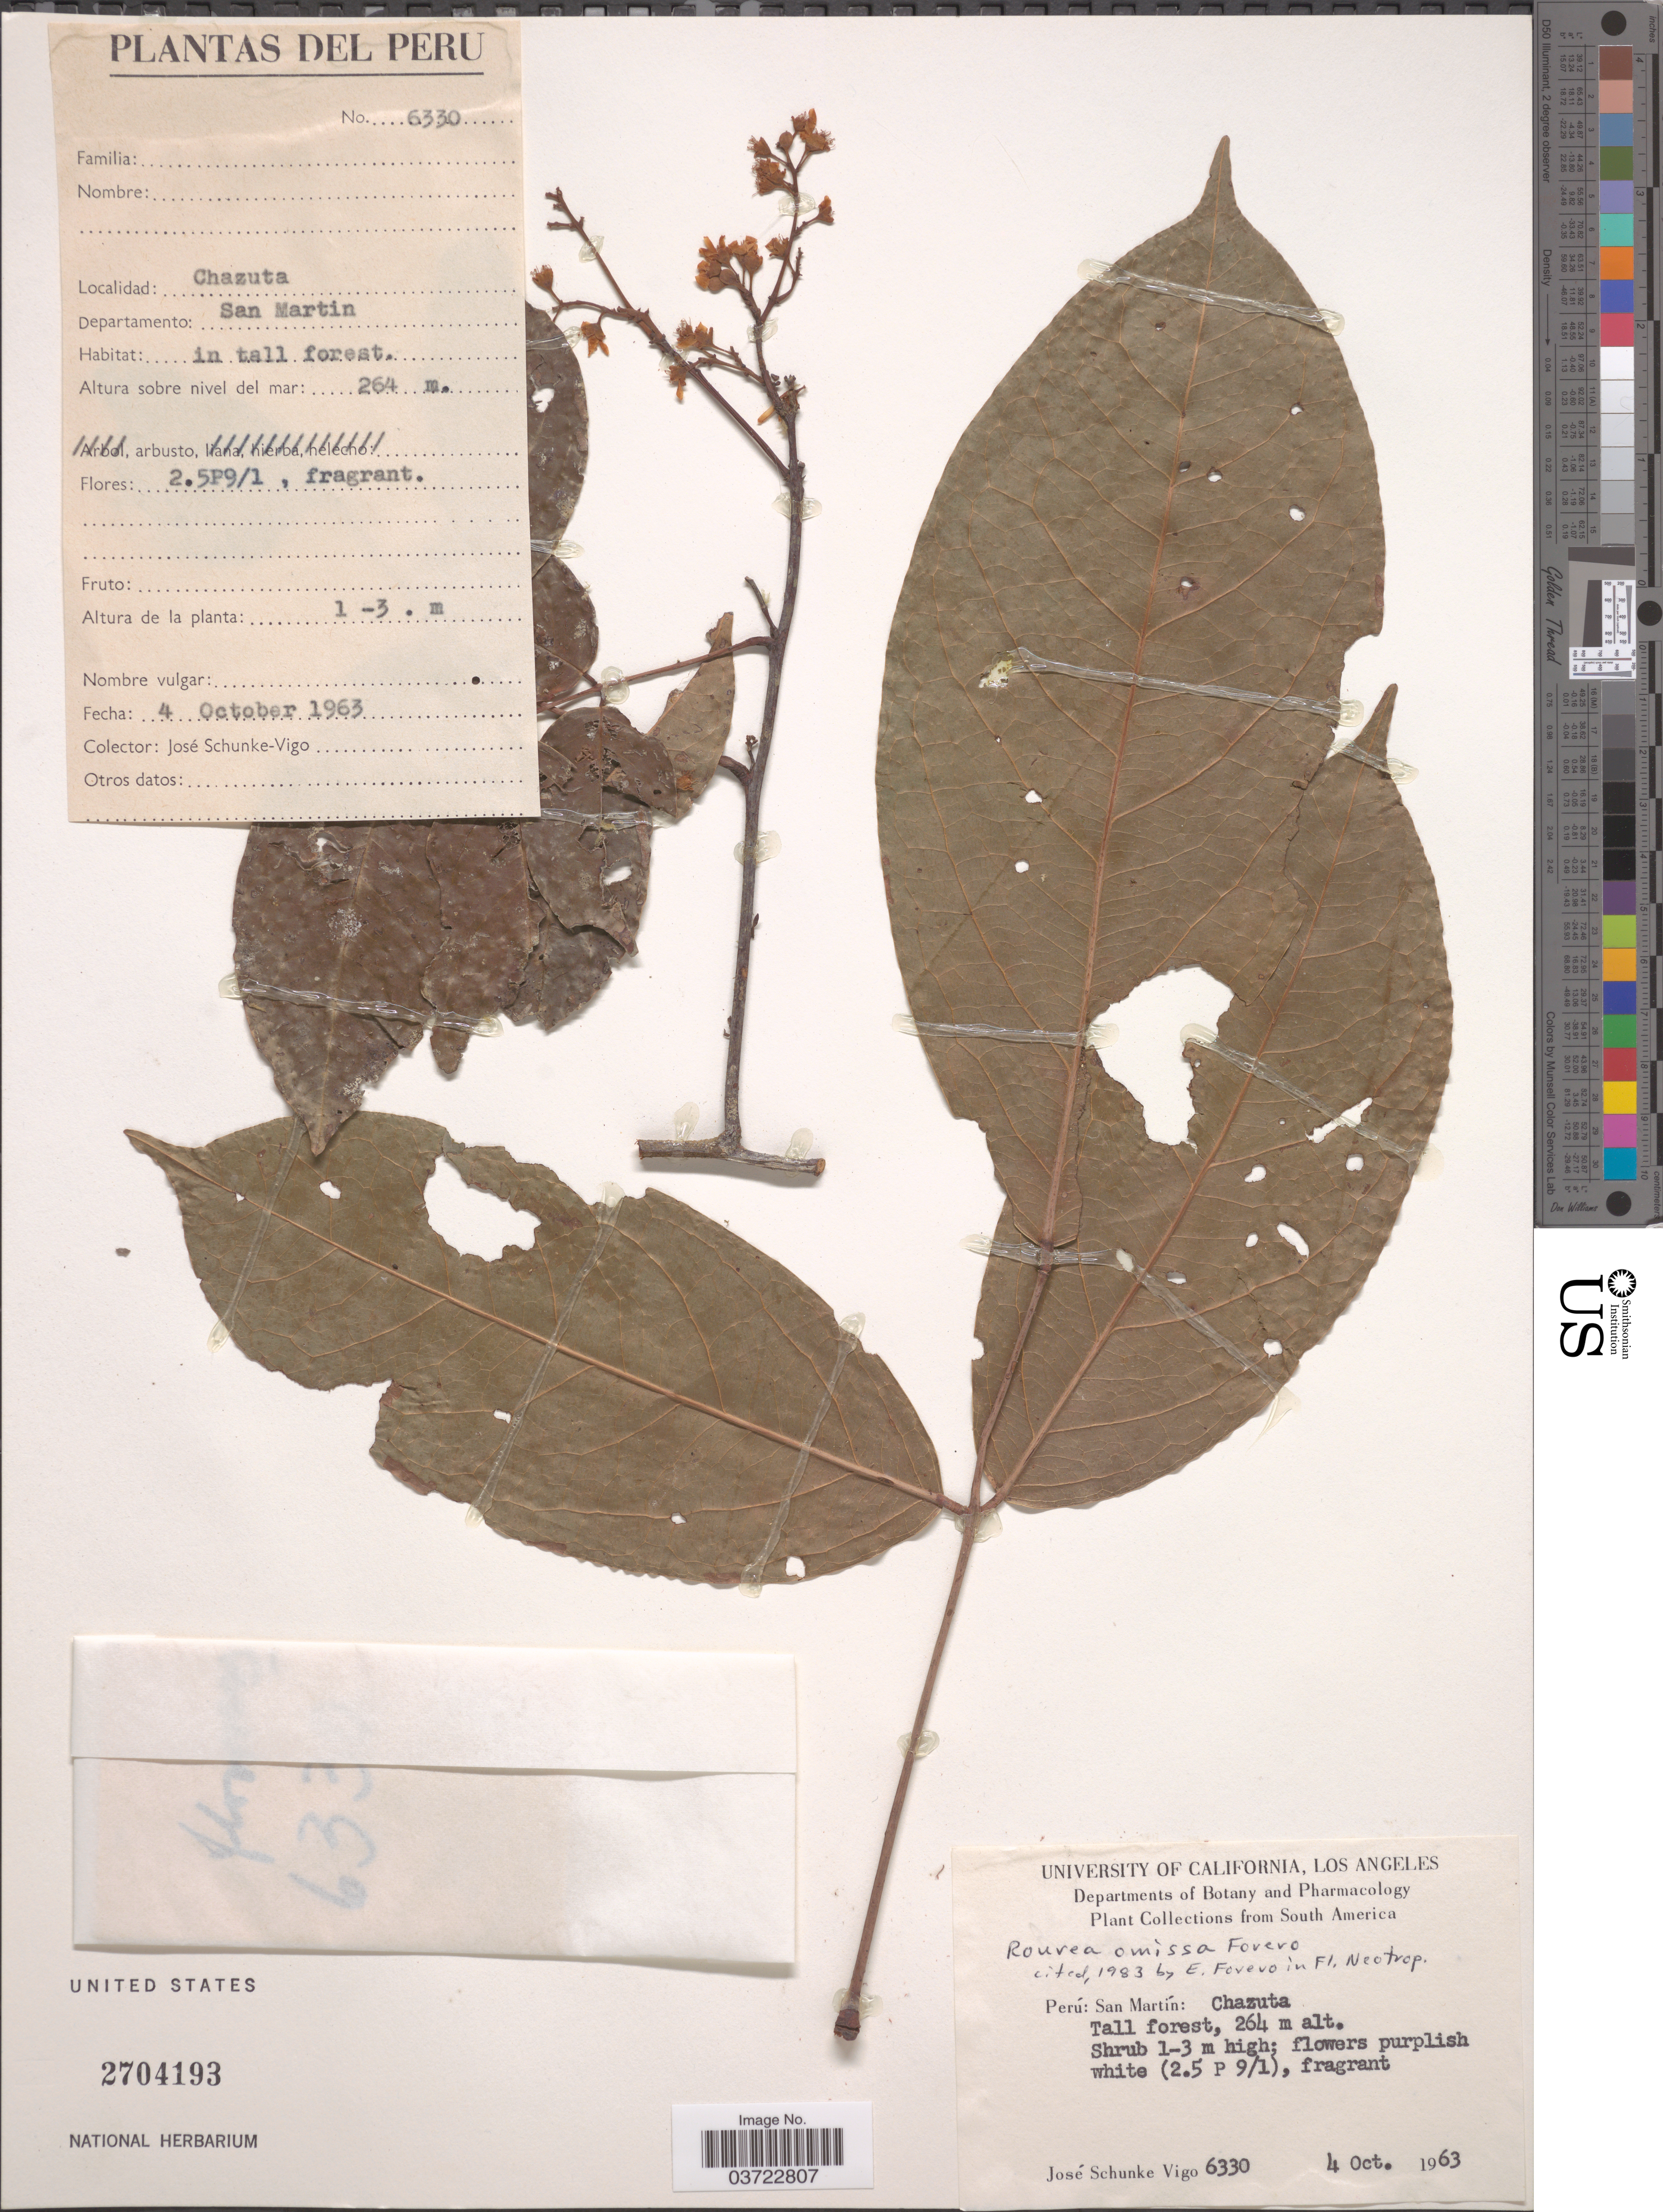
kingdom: Plantae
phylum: Tracheophyta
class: Magnoliopsida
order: Oxalidales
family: Connaraceae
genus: Rourea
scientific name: Rourea omissa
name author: Forero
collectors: J. Schunke Vigo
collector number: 6330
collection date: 1963-10-04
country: Peru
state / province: San Martín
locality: Chazuta. Departamento: San Martin.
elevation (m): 264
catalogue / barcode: US 2704193